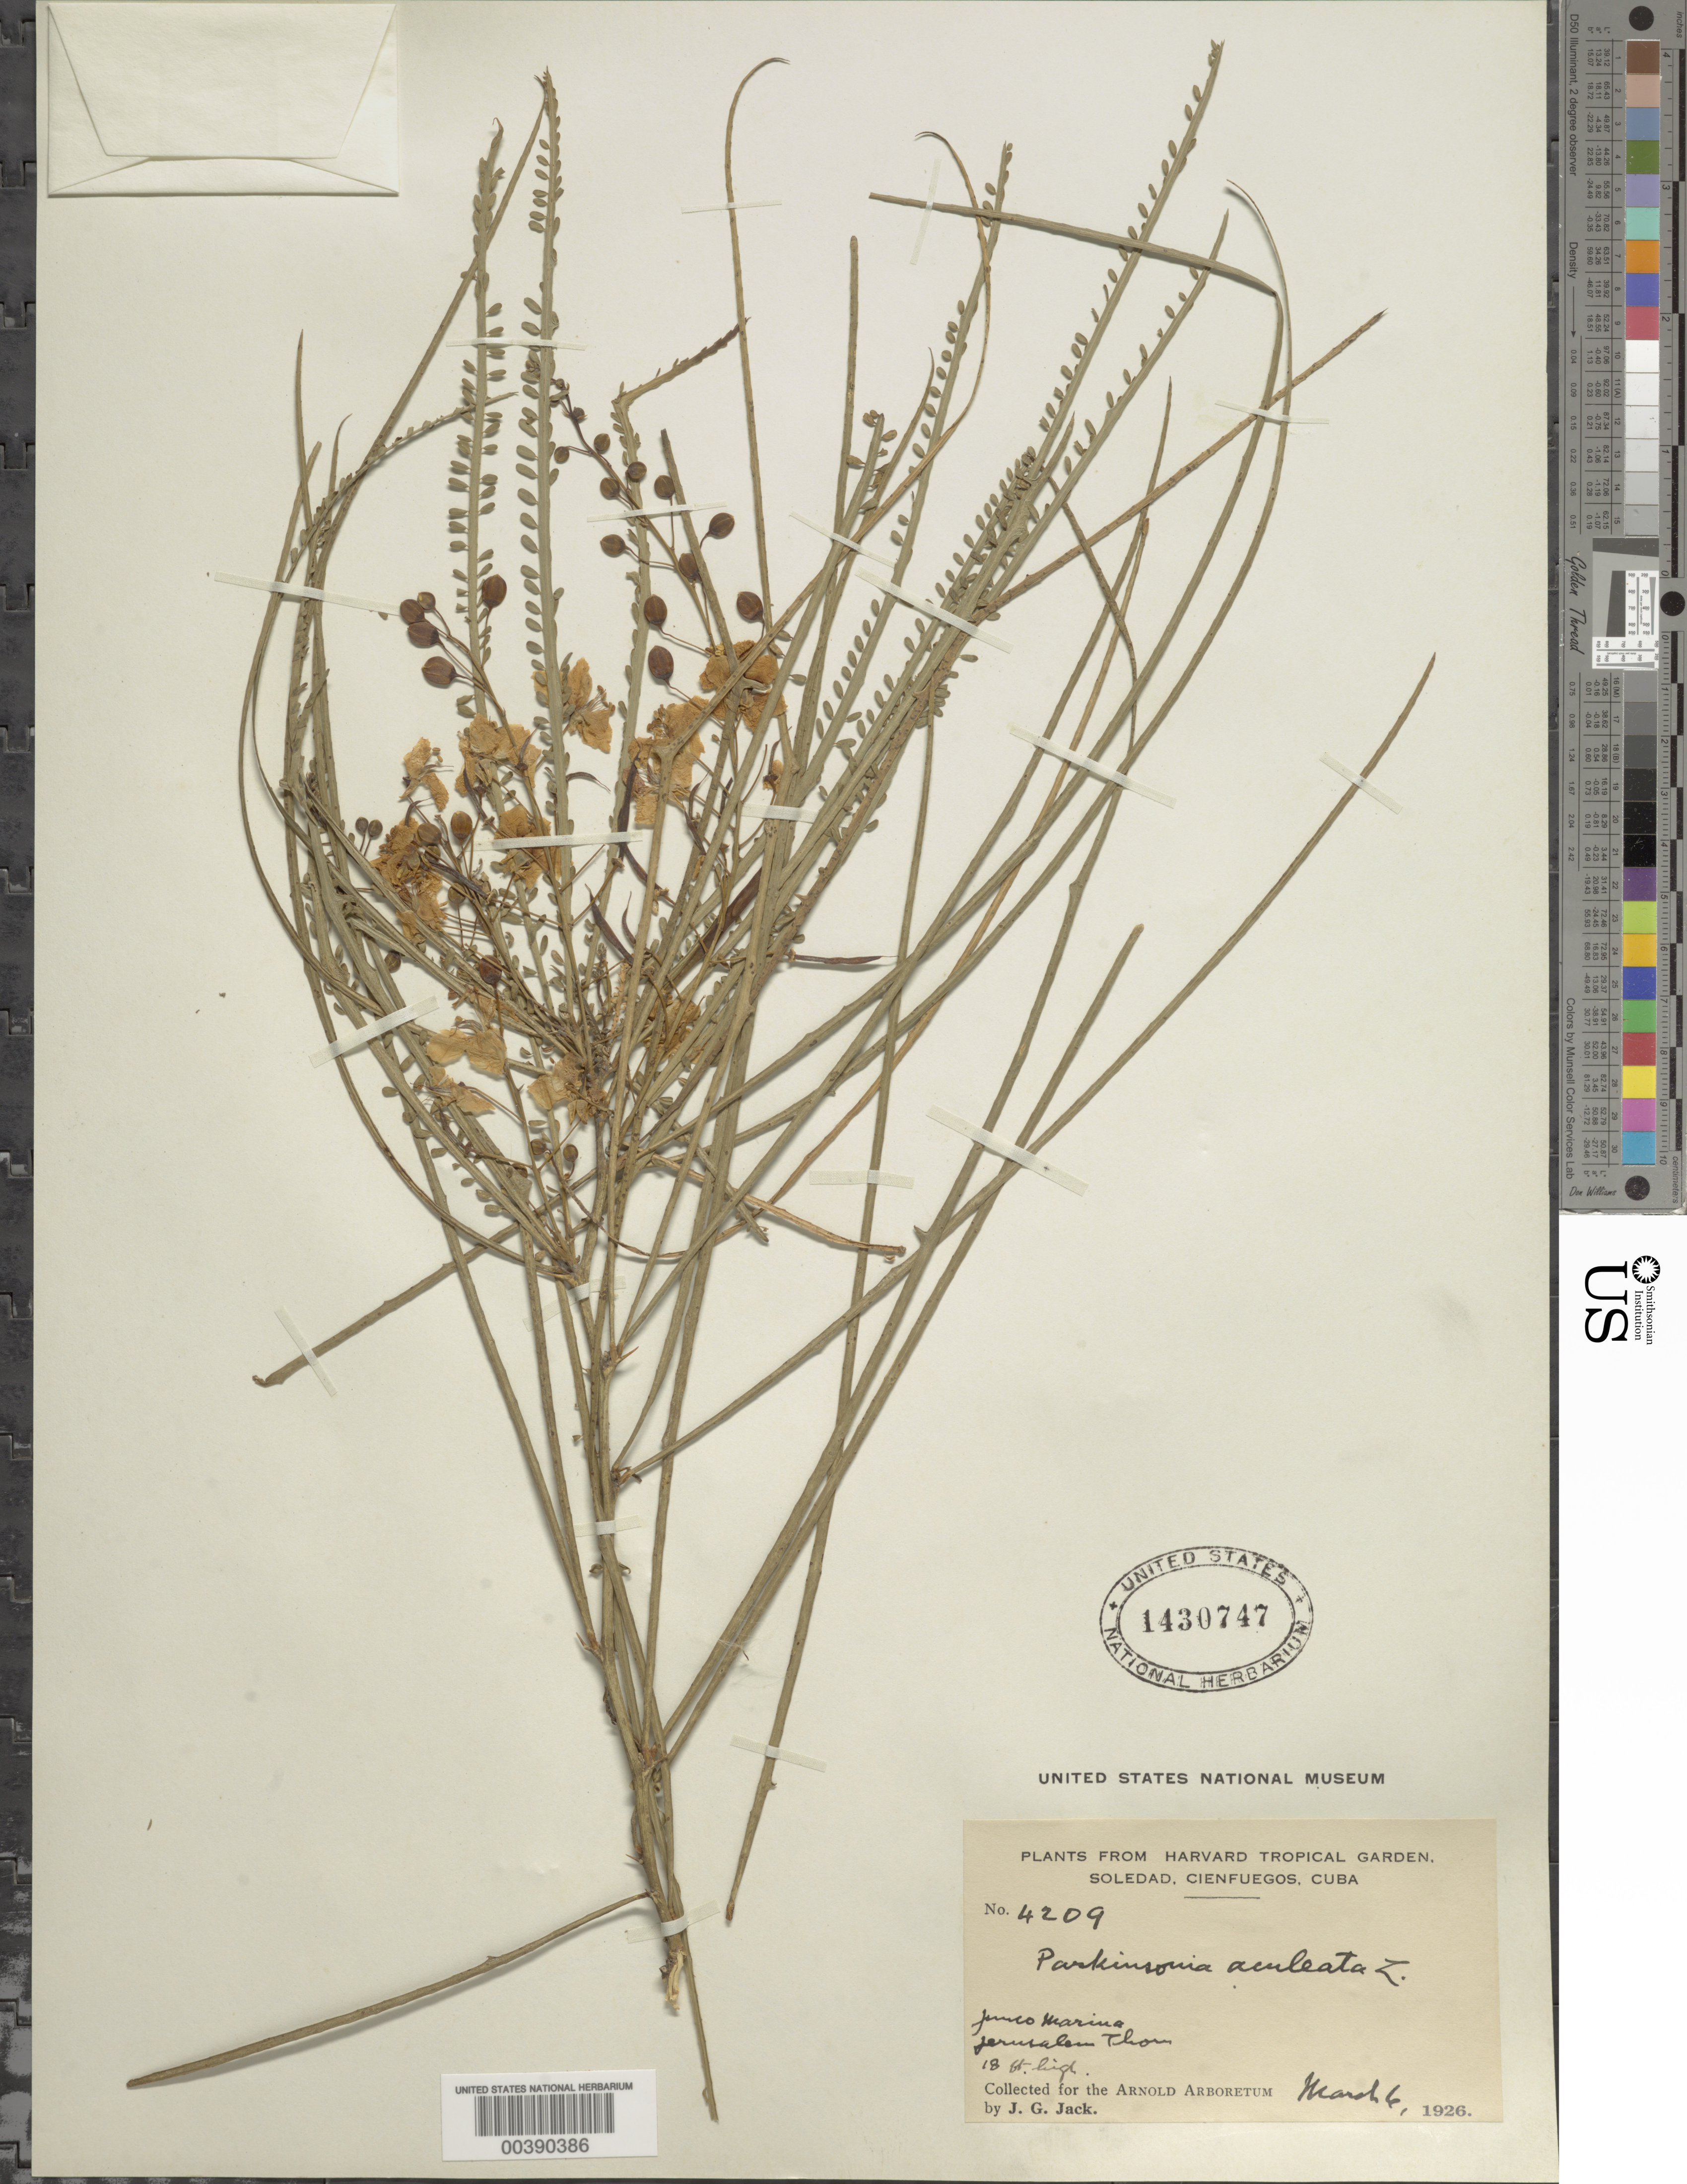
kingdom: Plantae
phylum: Tracheophyta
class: Magnoliopsida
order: Fabales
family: Fabaceae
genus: Parkinsonia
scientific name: Parkinsonia aculeata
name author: L.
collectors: J. G. Jack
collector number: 4209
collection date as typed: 06 Mar 1926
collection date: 1926-03-06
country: Cuba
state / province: Las Villas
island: Greater Antilles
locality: Harvard tropical garden, soledad, cienfuegos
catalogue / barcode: US 1430747